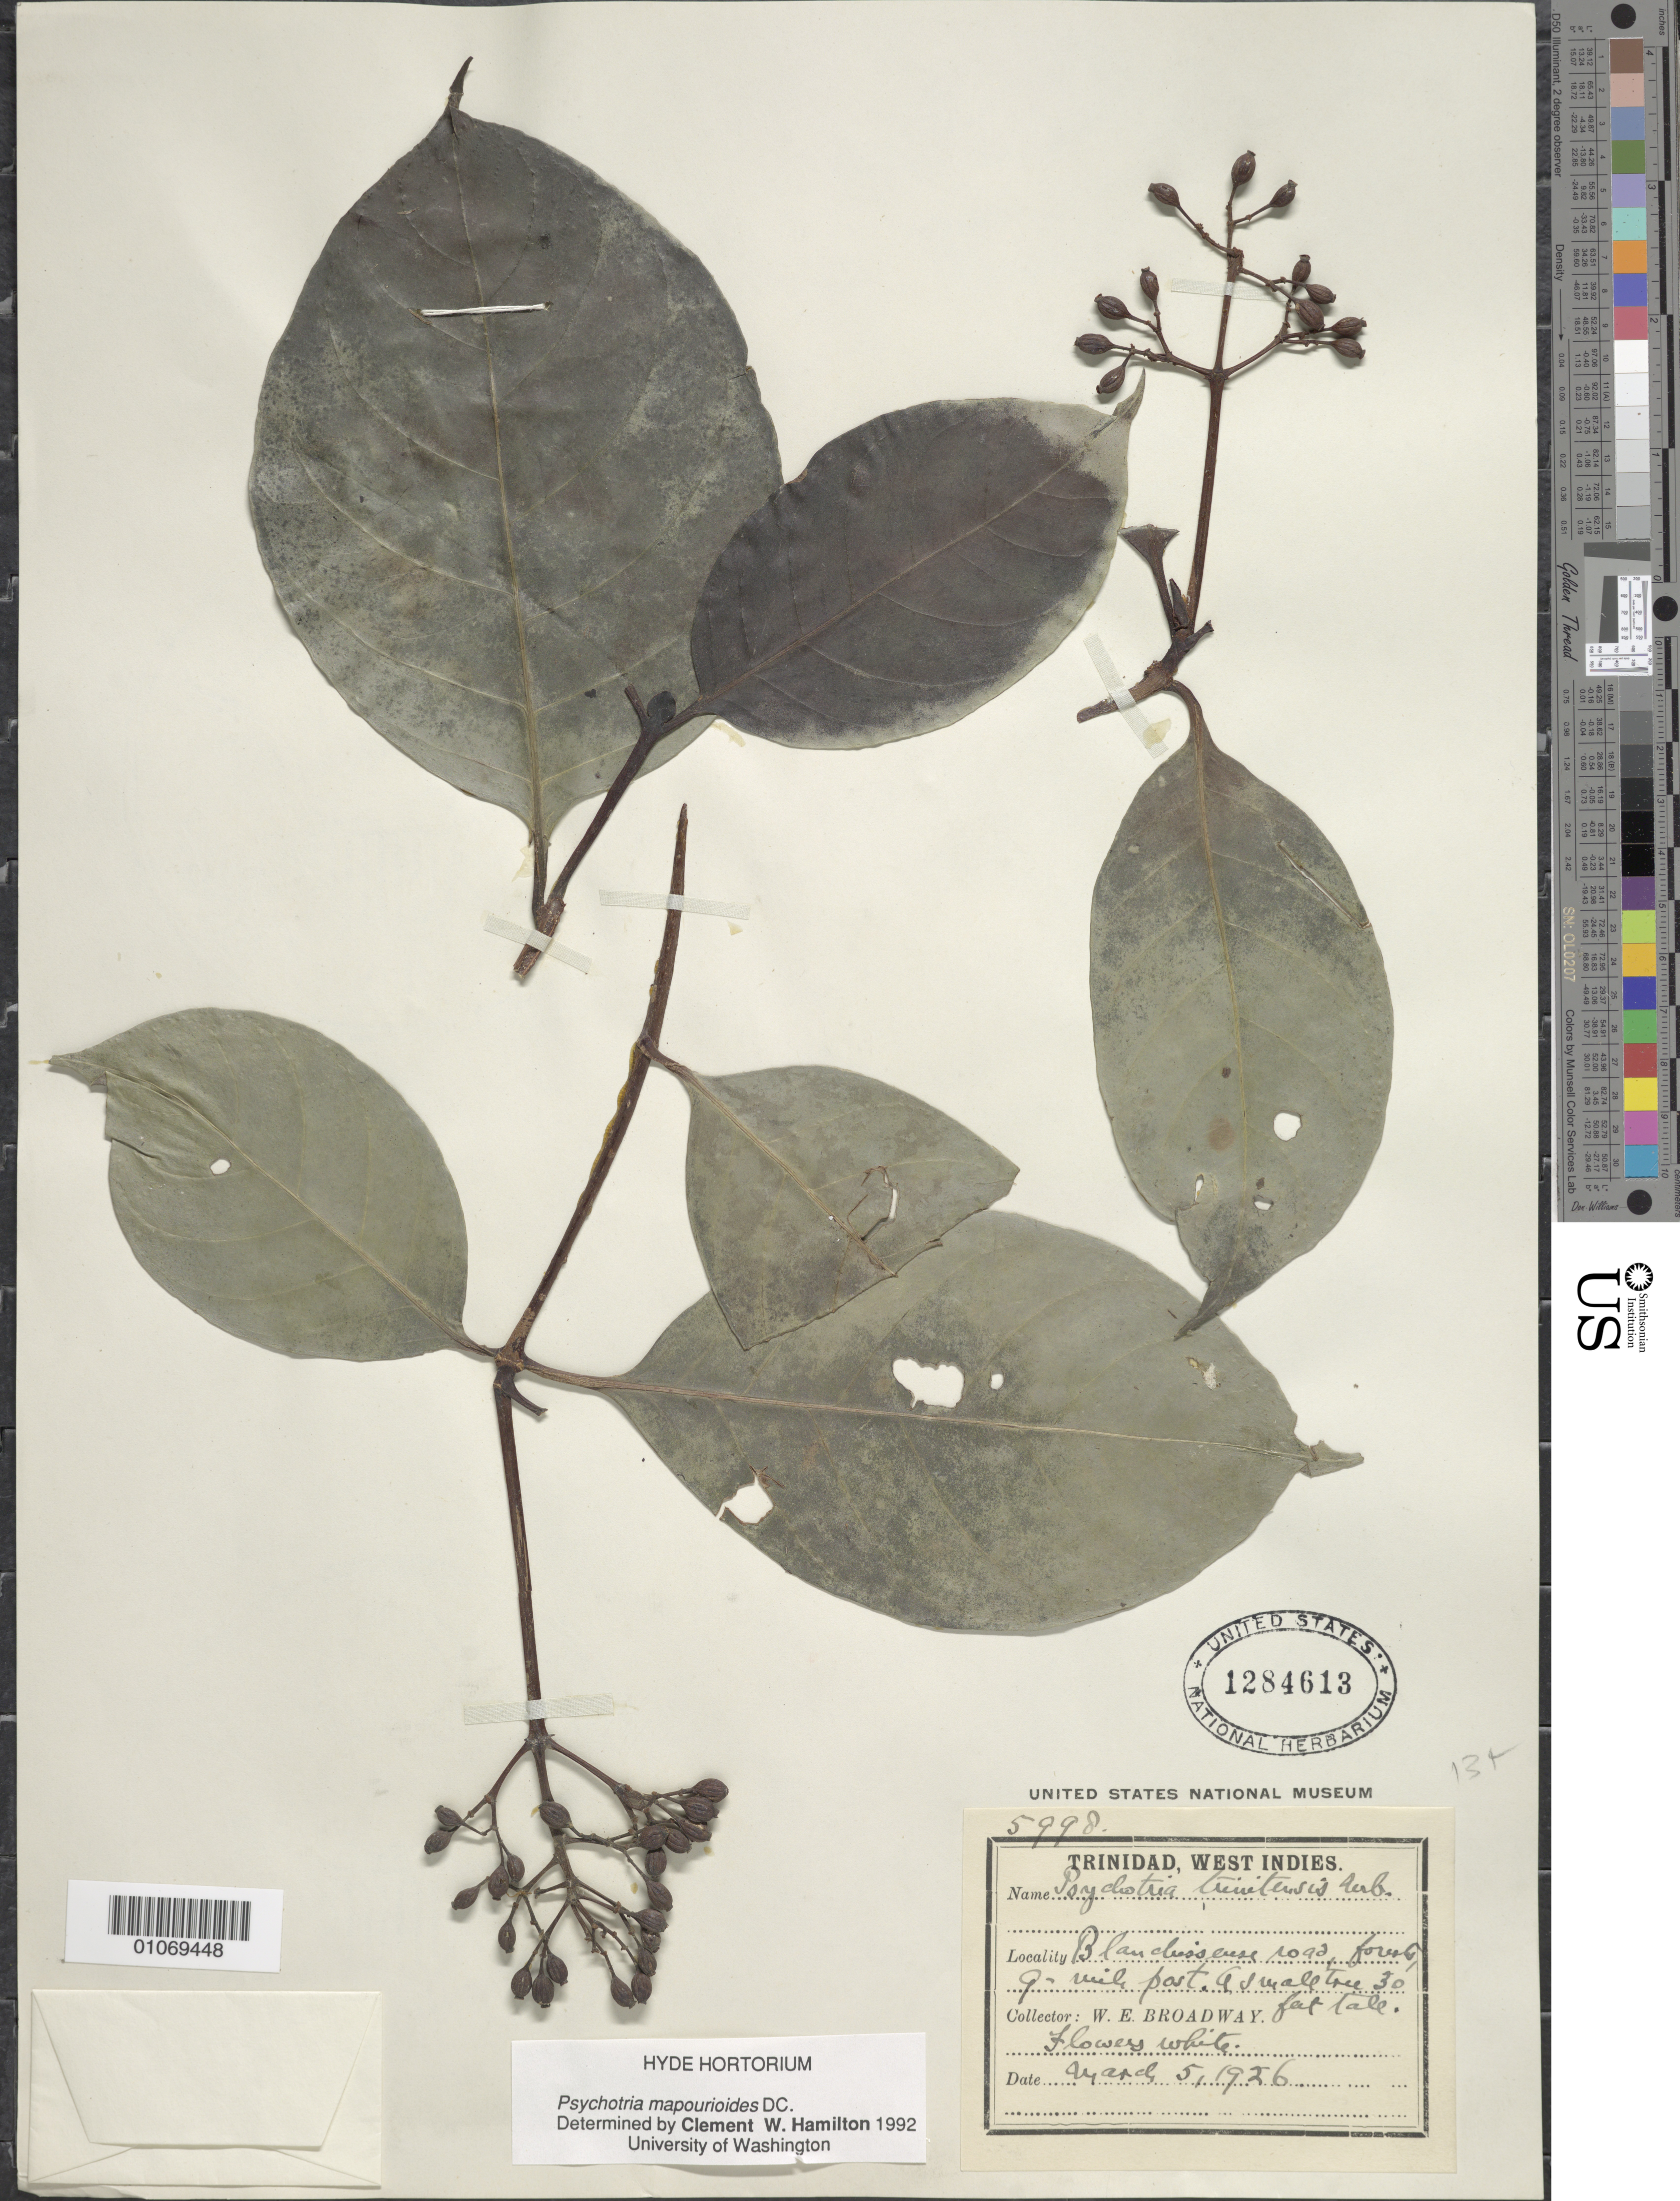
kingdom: Plantae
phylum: Tracheophyta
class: Magnoliopsida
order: Gentianales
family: Rubiaceae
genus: Psychotria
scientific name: Psychotria mapourioides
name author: DC.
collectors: W. E. Broadway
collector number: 5998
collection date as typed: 05 Mar 1926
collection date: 1926-03-05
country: Trinidad and Tobago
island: Trinidad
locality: Blanchisseuse Road, forest, 9 mile post.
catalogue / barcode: US 1284613